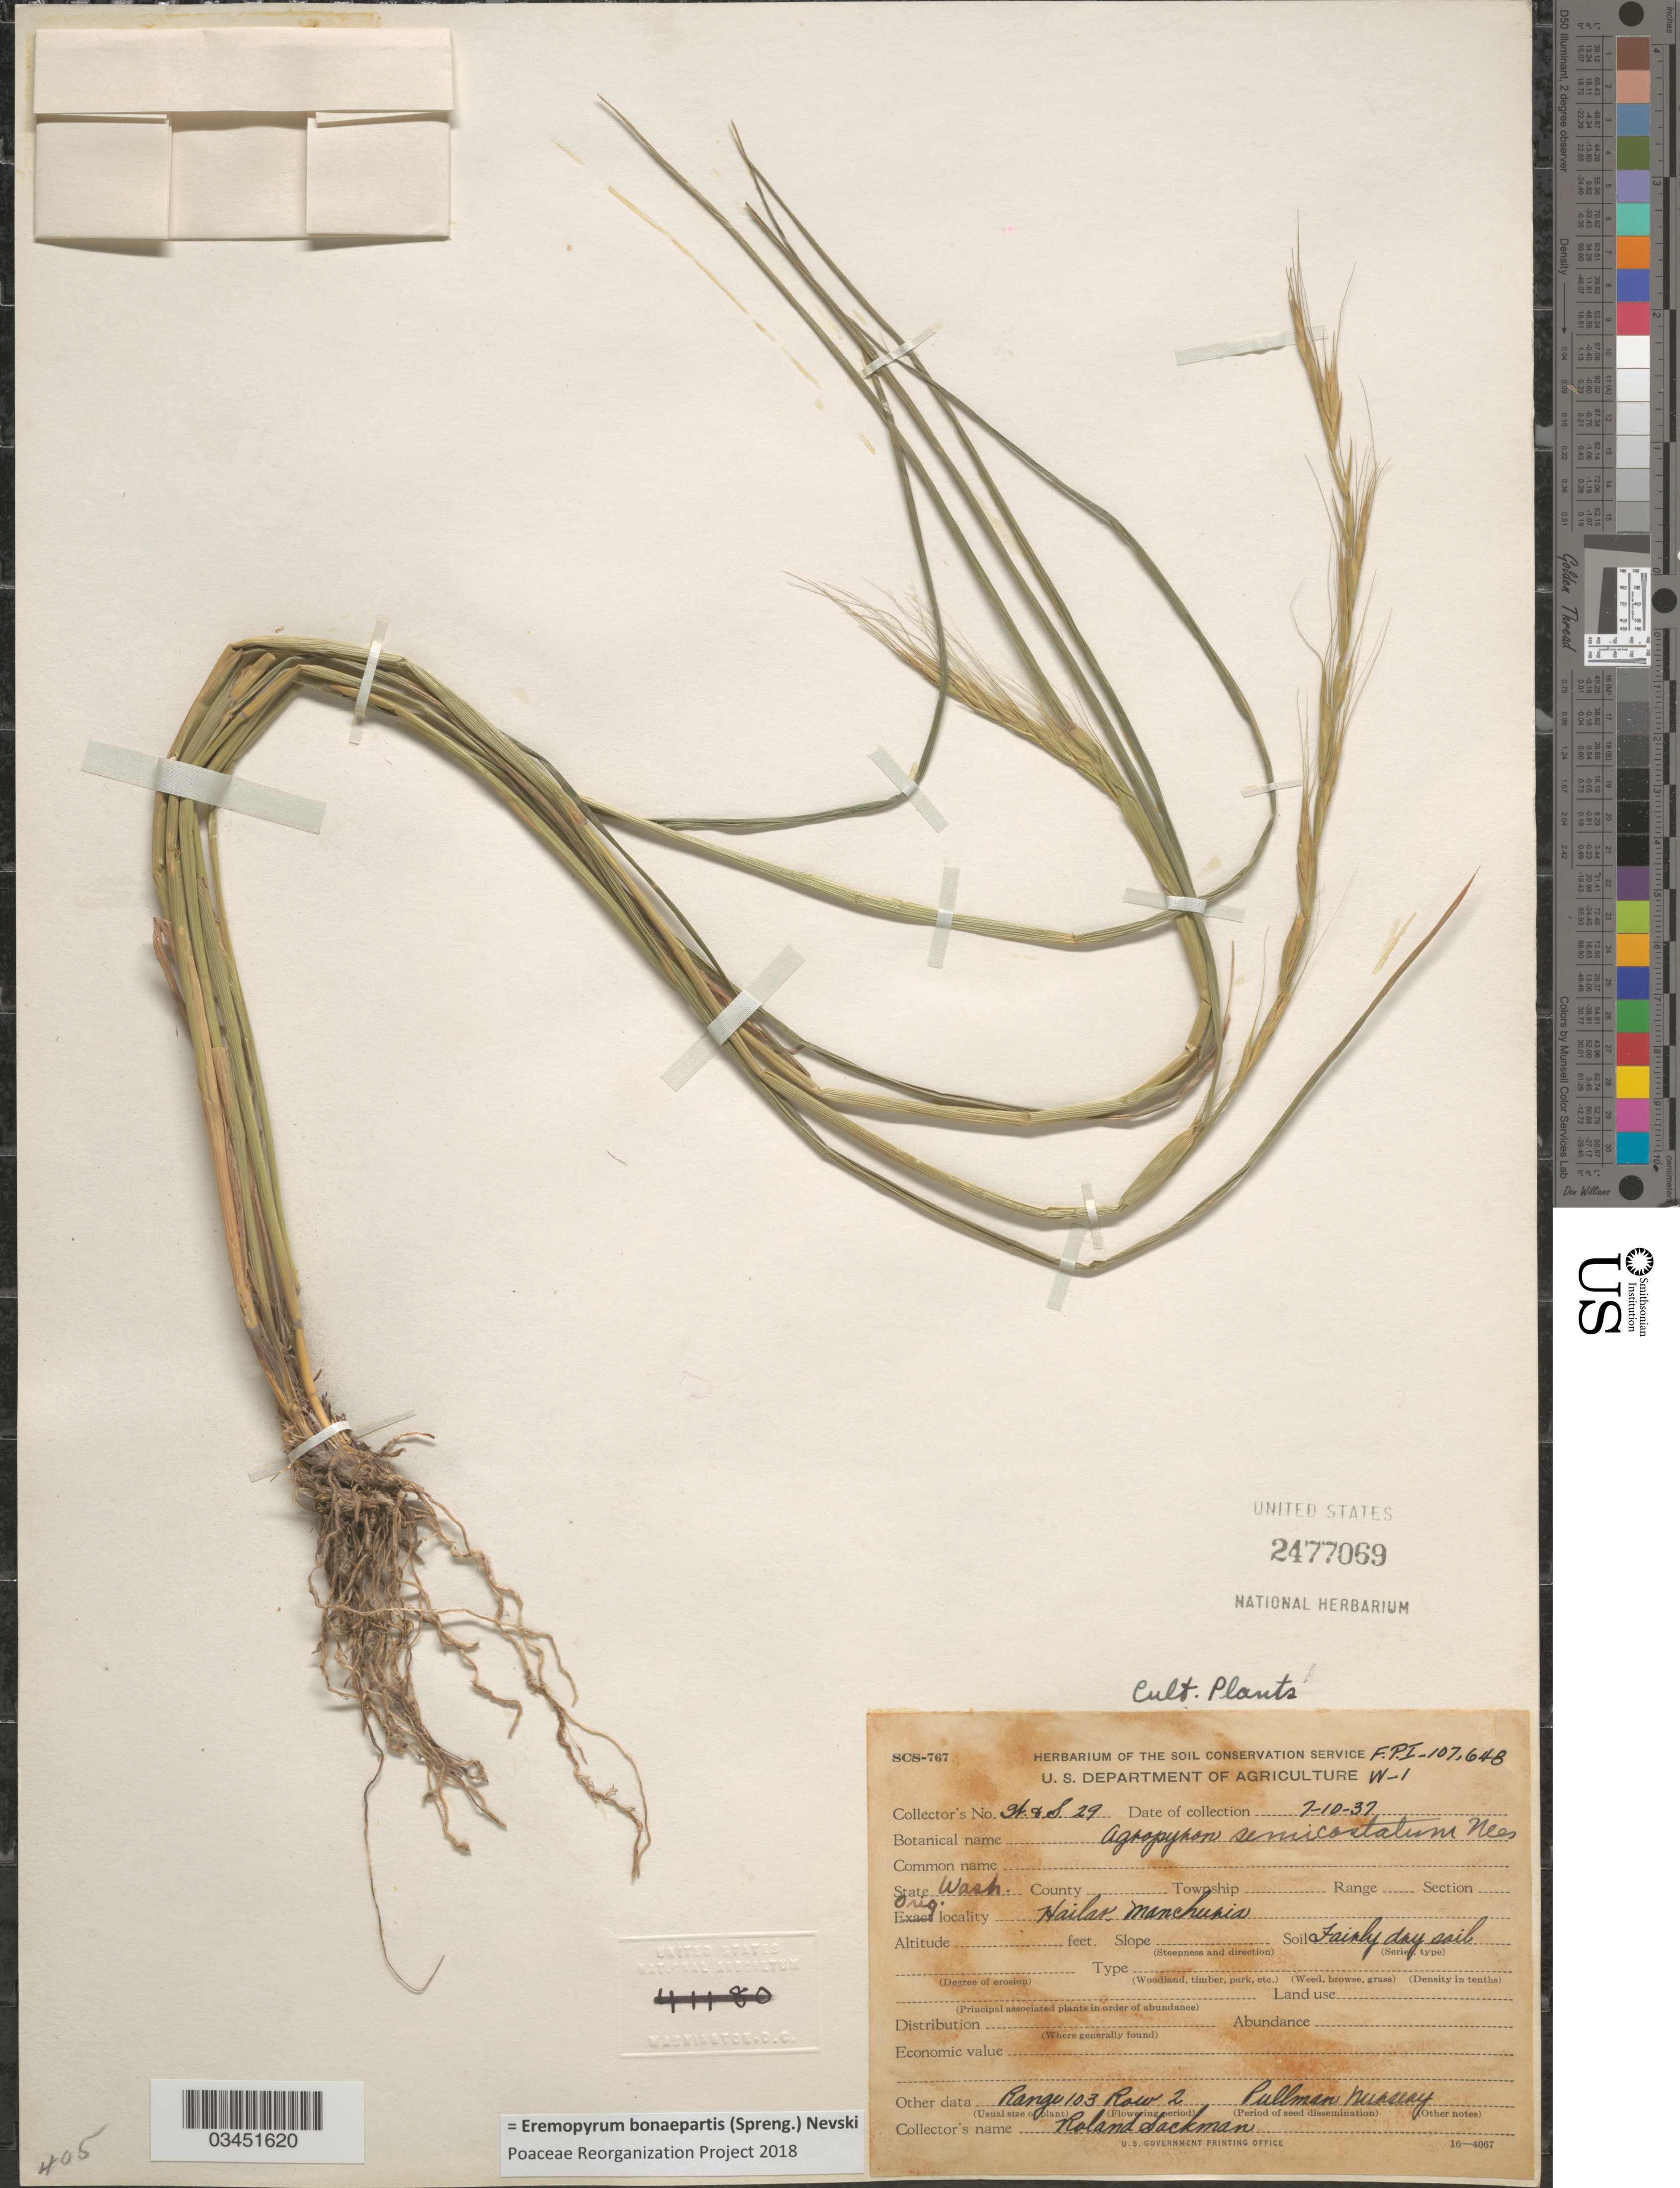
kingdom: Plantae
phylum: Tracheophyta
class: Liliopsida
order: Poales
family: Poaceae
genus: Eremopyrum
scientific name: Eremopyrum bonaepartis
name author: (Spreng.) Nevski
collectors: R. Sackman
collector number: W&S29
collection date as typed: Transcribed d/m/y: 10/7/37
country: United States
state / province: Washington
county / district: Whitman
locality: Range 103 Row 2 Pullman Nursery.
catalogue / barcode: US 2477069